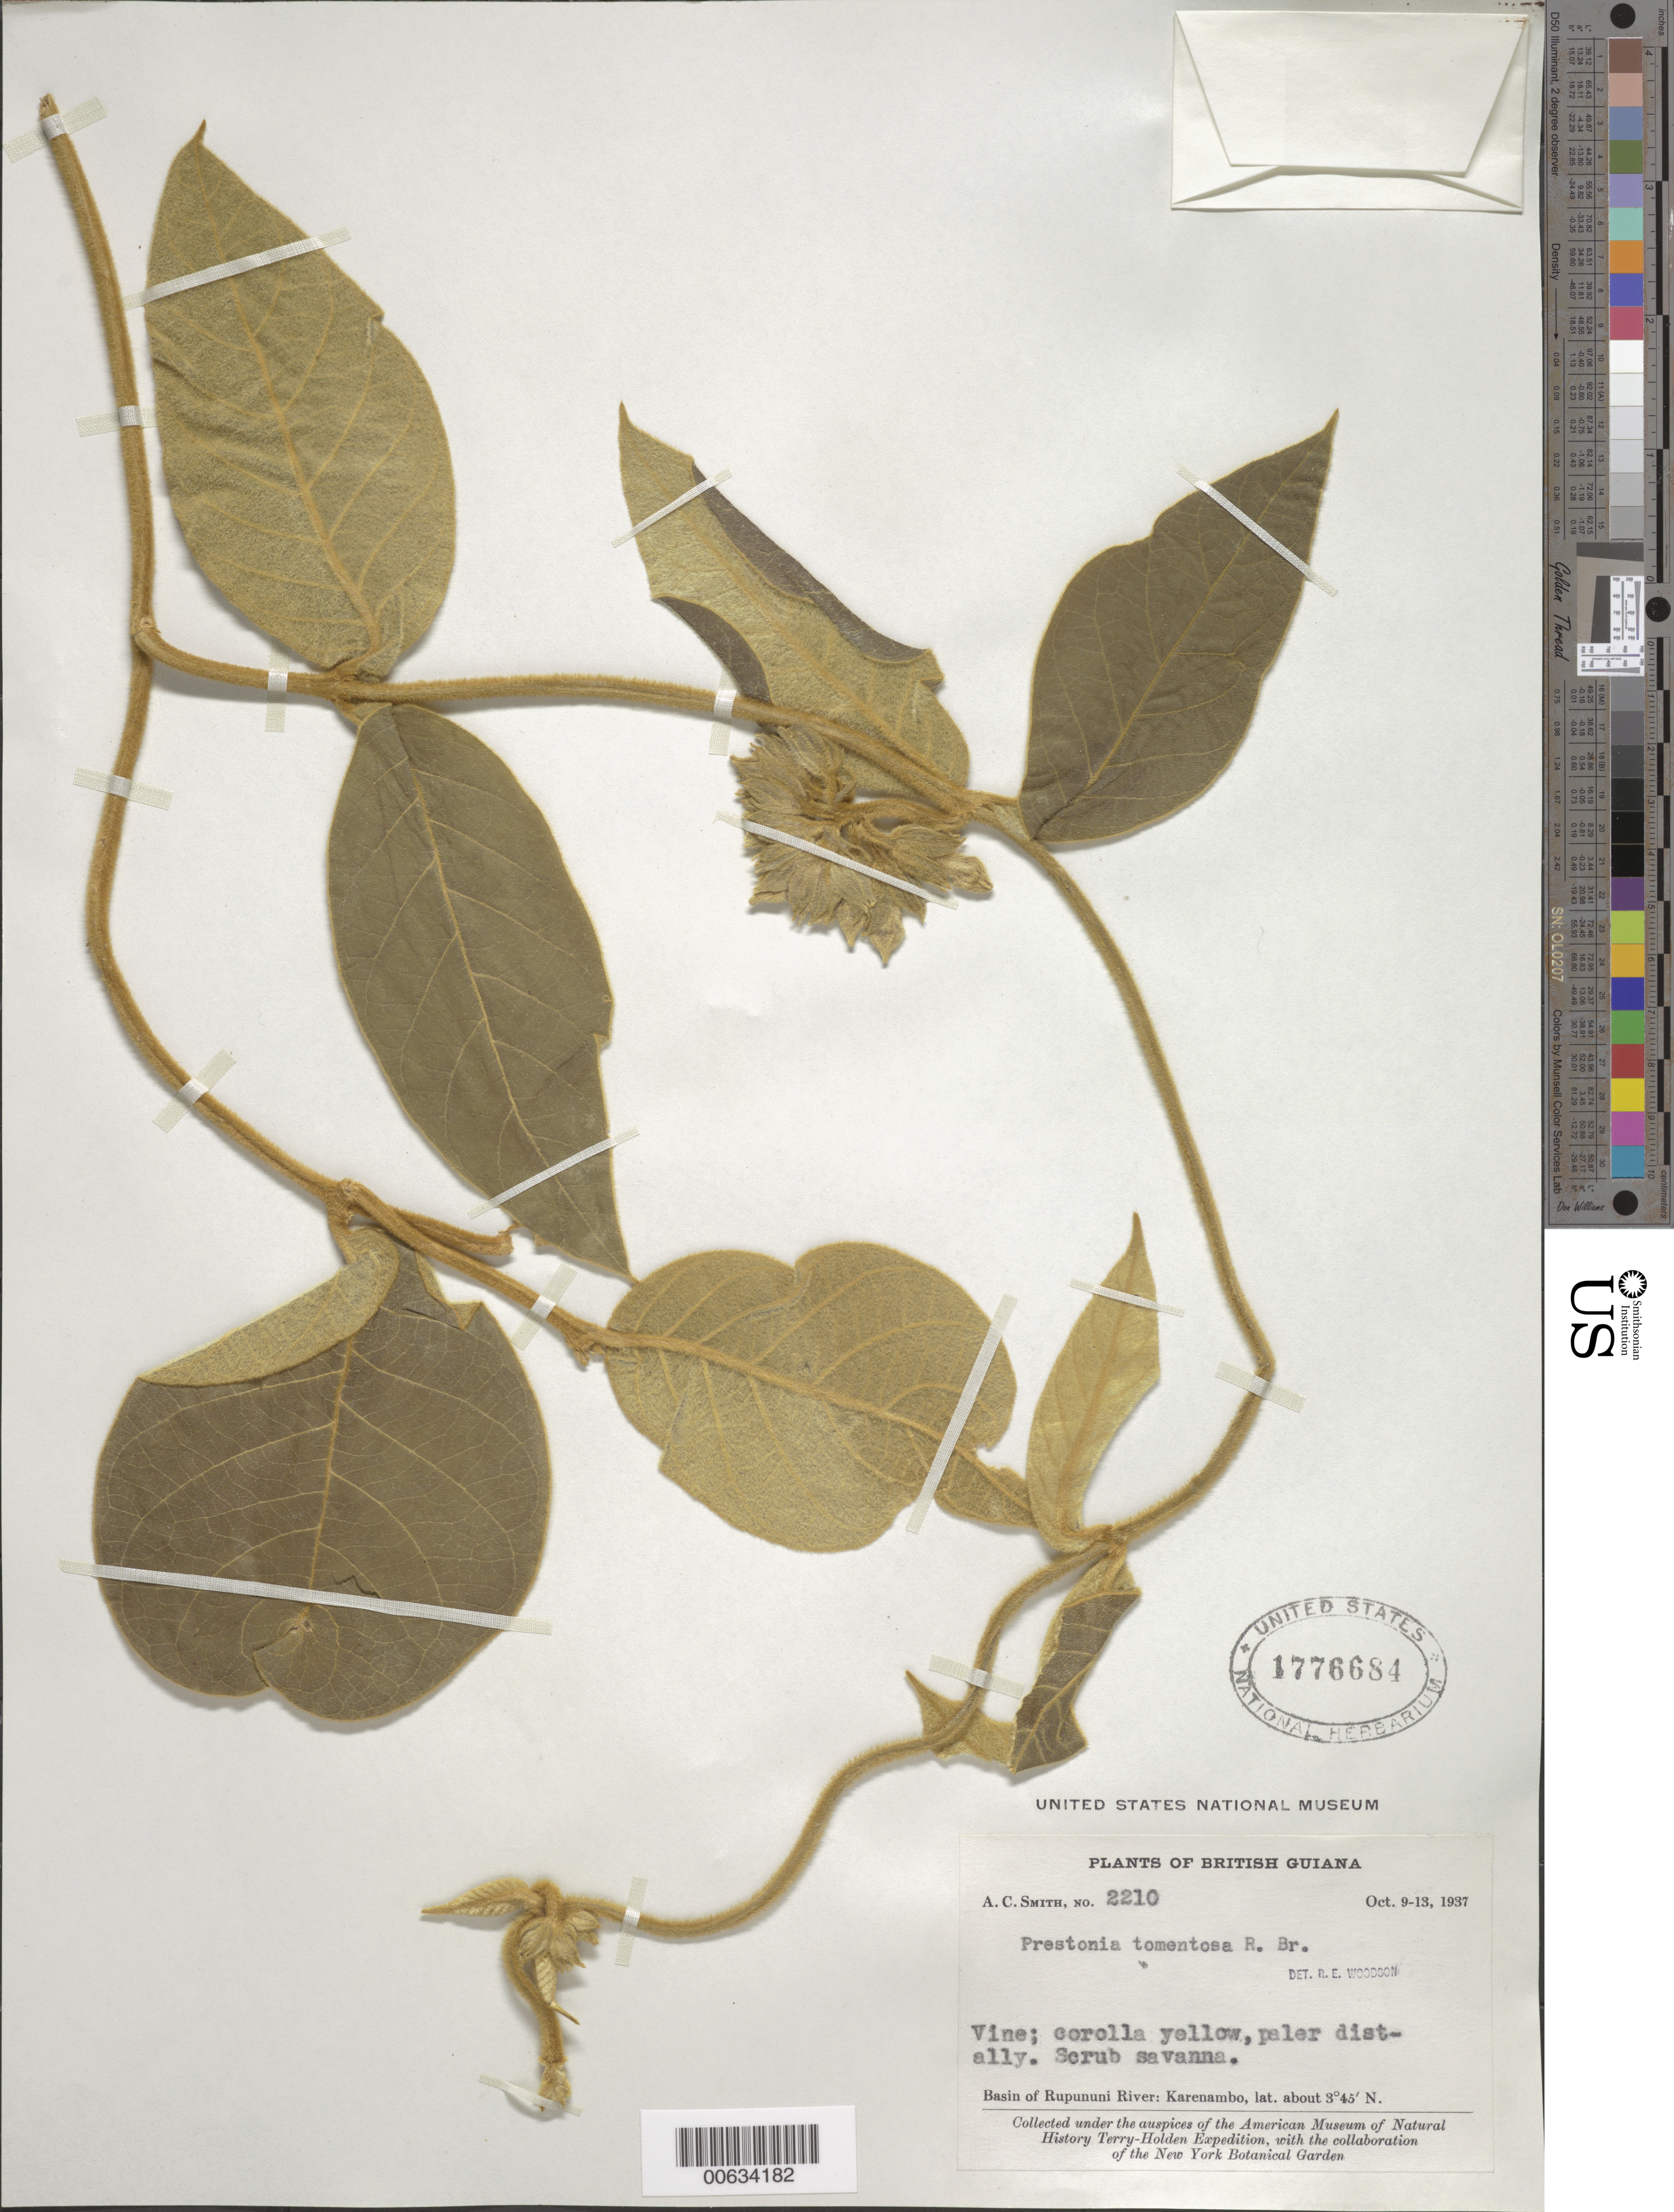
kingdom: Plantae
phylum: Tracheophyta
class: Magnoliopsida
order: Gentianales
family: Apocynaceae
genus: Prestonia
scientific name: Prestonia tomentosa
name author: R. Br.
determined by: Woodson, R. E., Jr.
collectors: A. C. Smith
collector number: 2210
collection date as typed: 9-Oct-37 to 13-Oct-37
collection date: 1937-10-09/1937-10-13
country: Guyana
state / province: U. Takutu-U. Essequibo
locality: Karanambo, Rupununi River basin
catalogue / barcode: US 1776684